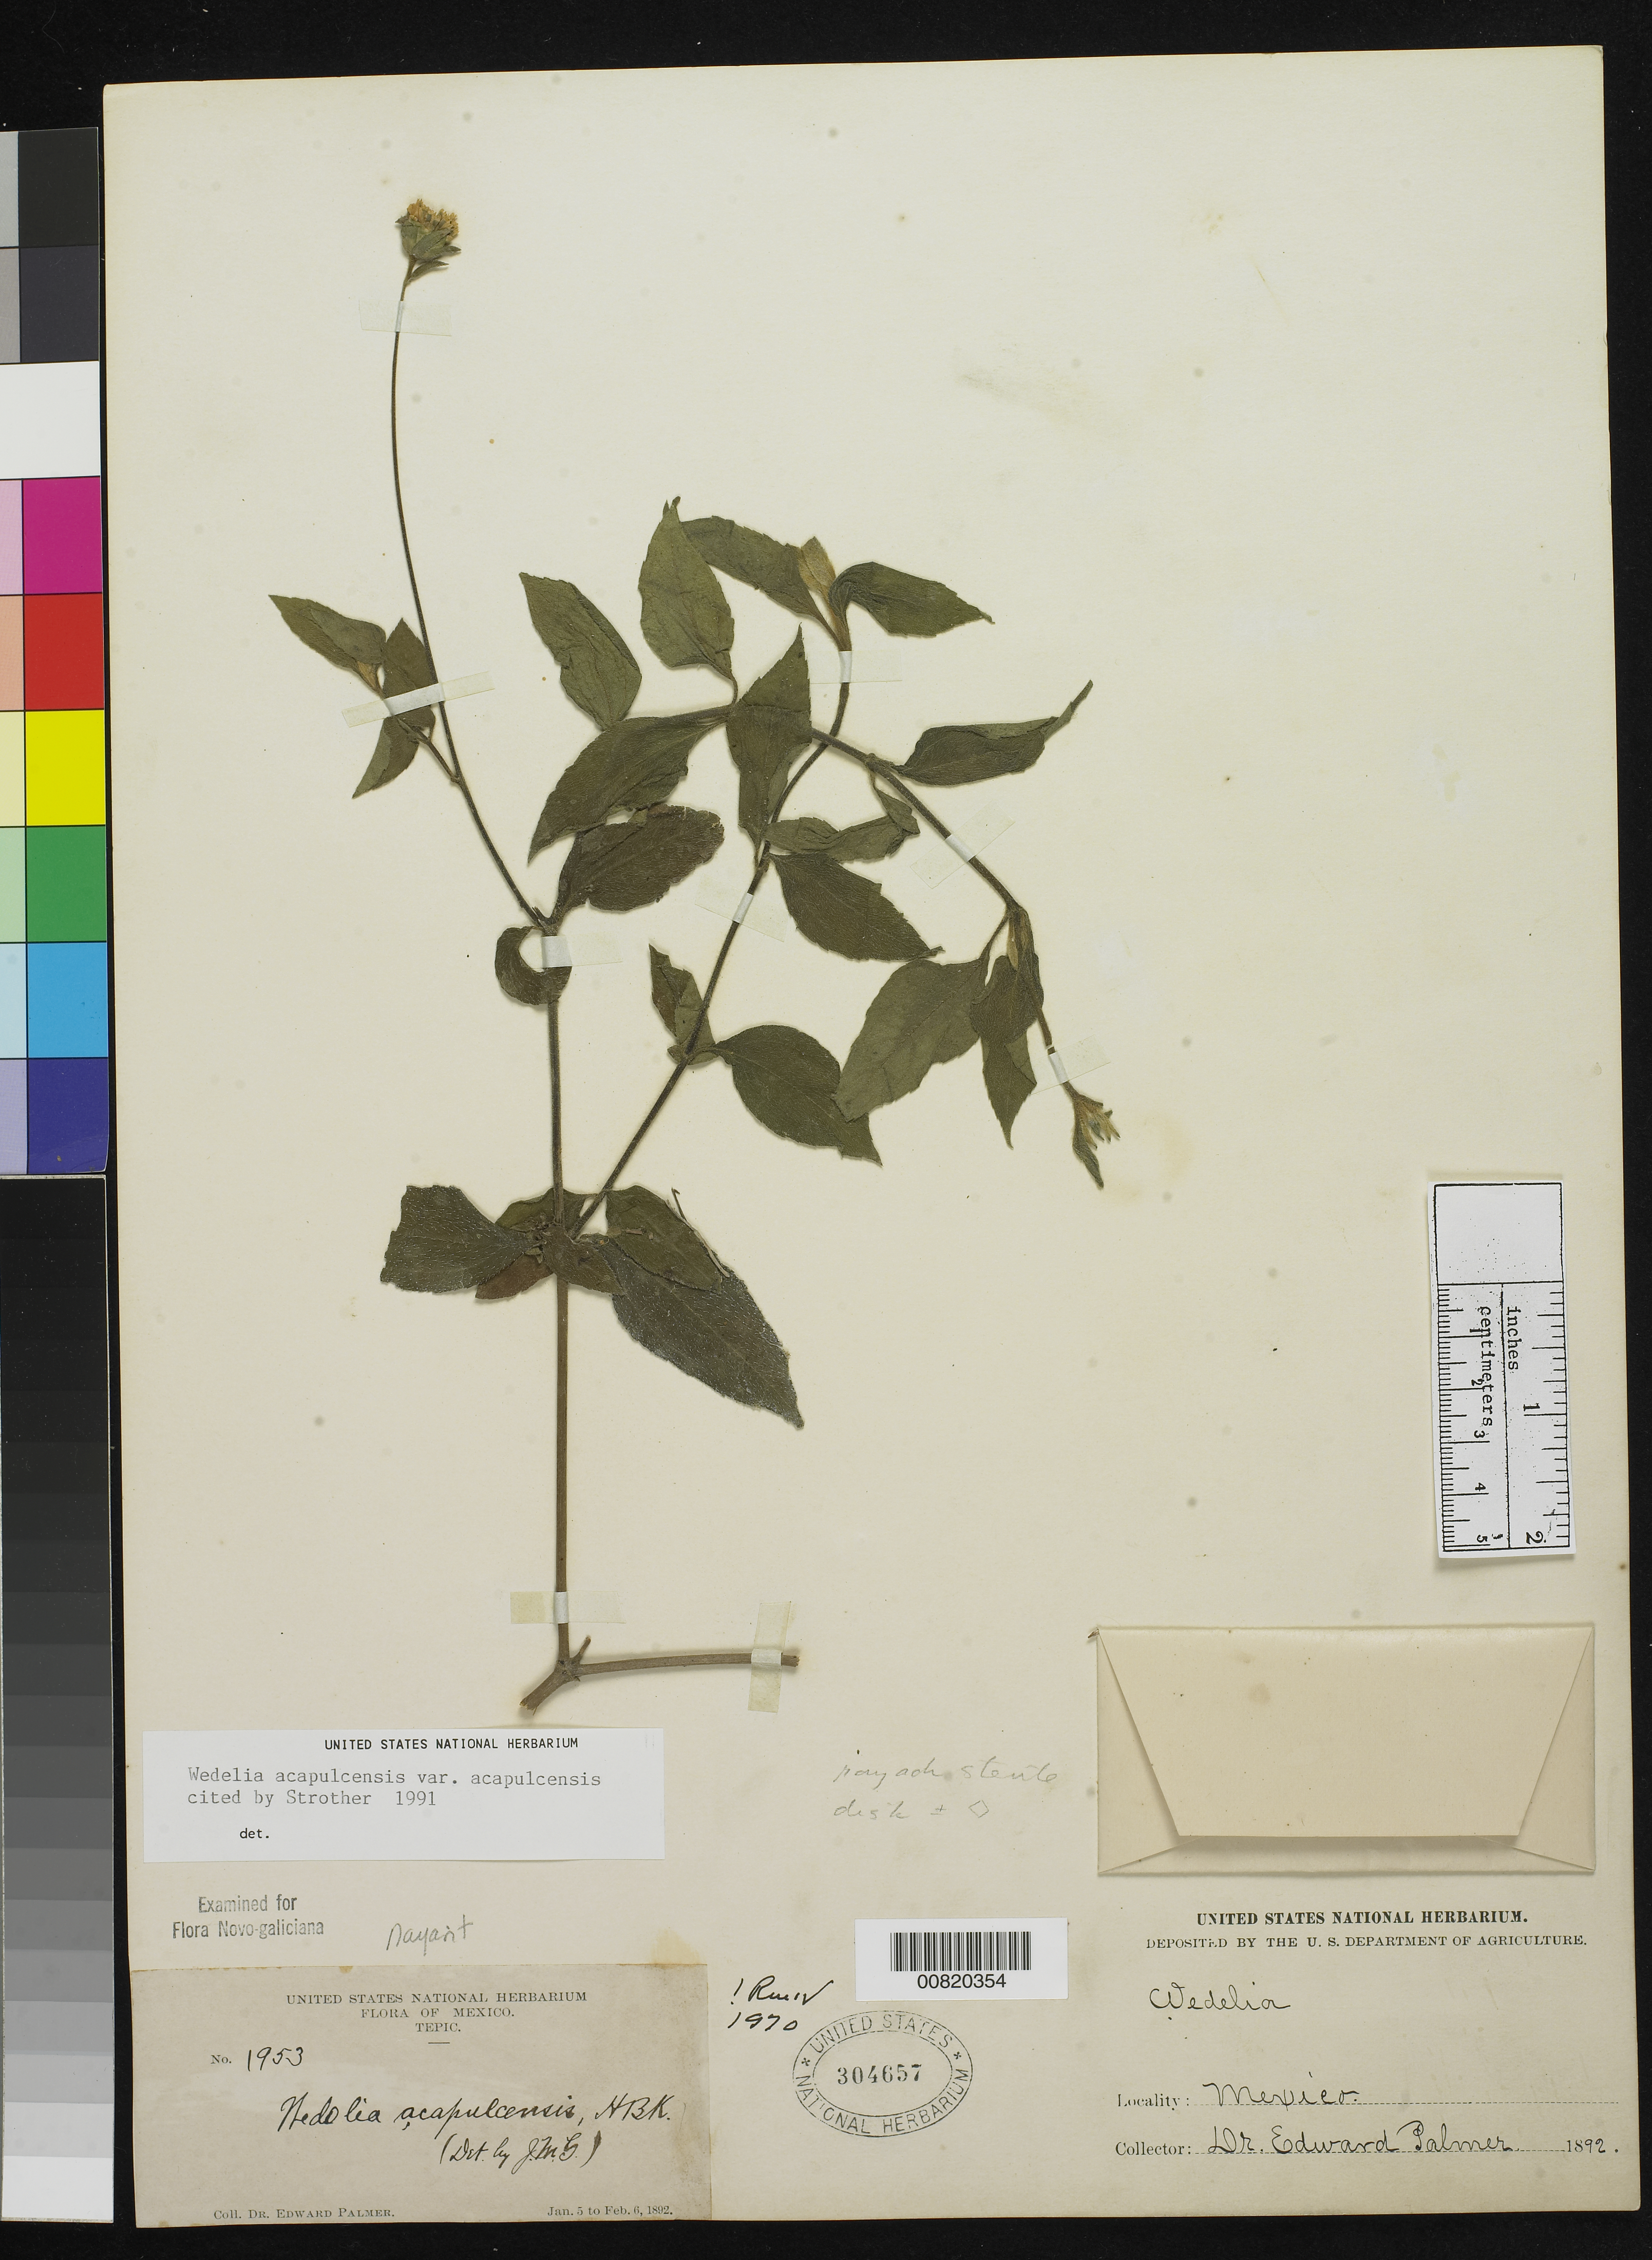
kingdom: Plantae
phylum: Tracheophyta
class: Magnoliopsida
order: Asterales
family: Asteraceae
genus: Wedelia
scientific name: Wedelia acapulcensis var. acapulcensis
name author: Kunth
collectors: E. Palmer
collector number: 1953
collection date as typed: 05 Jan 1892 to 06 Feb 1892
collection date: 1892-01-05/1892-02-06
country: Mexico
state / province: Nayarit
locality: Tepic, Nayarit.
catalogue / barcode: US 304657